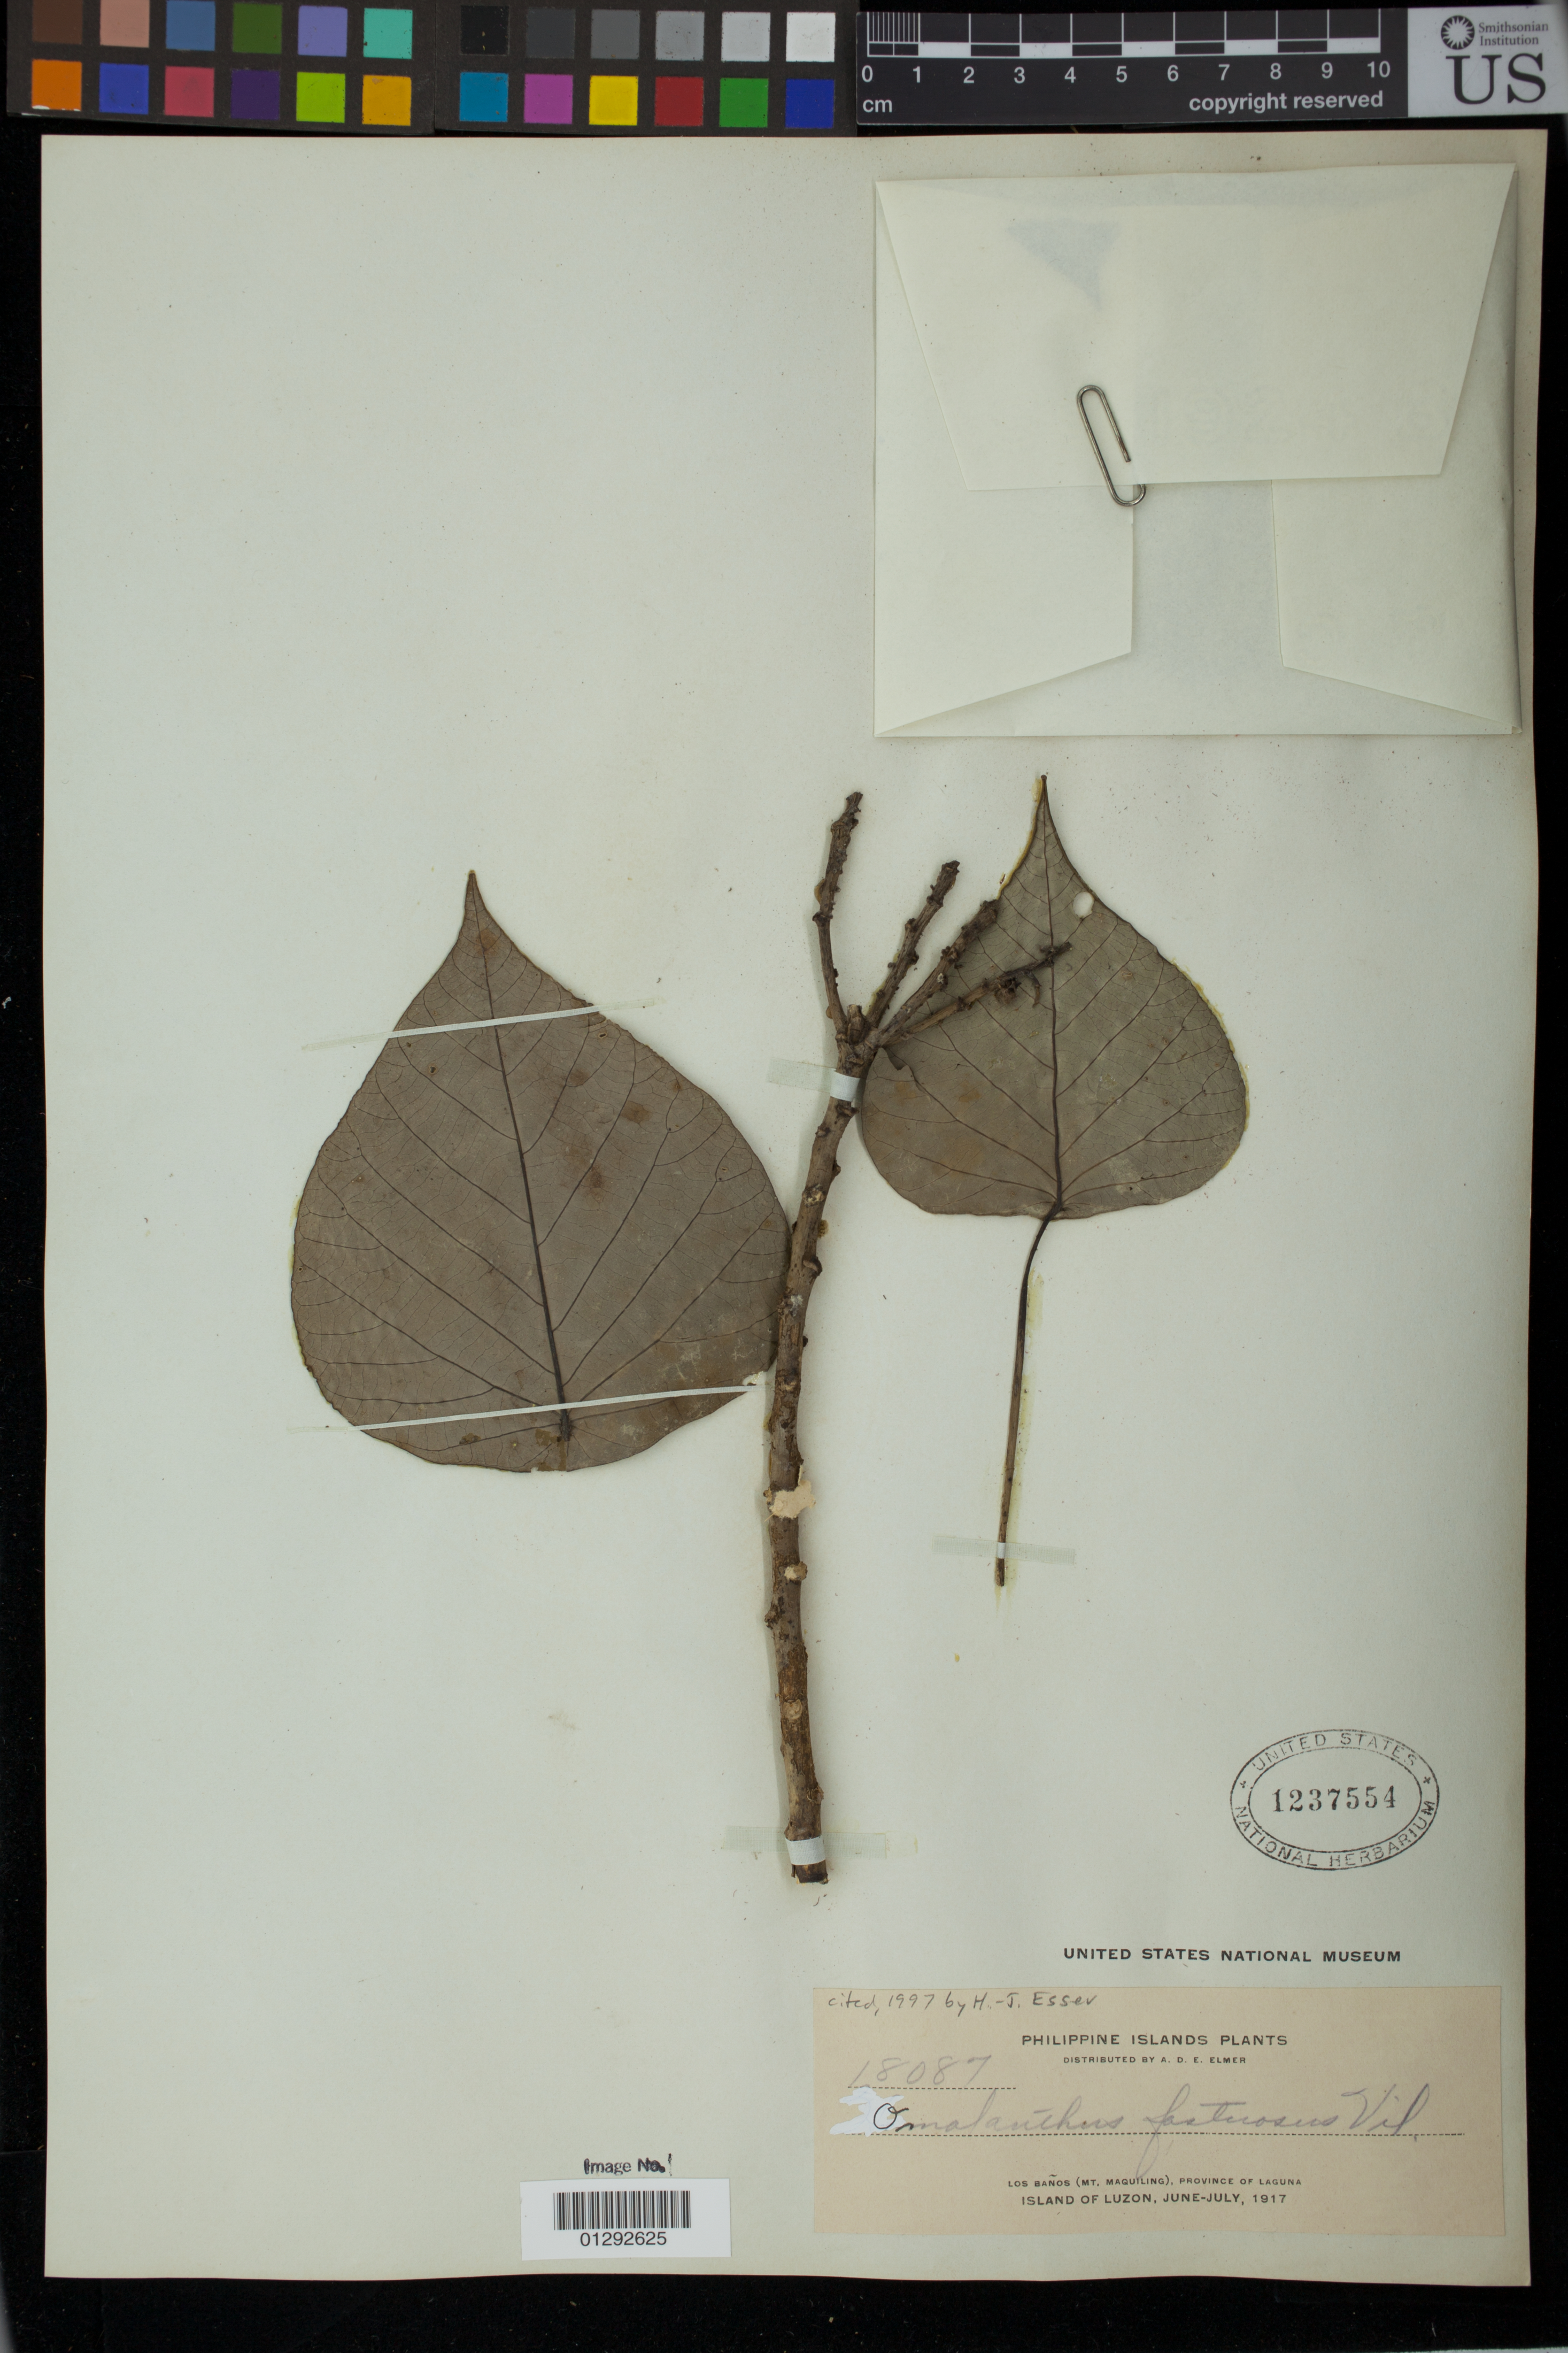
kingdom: Plantae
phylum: Tracheophyta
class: Magnoliopsida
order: Malpighiales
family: Euphorbiaceae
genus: Omalanthus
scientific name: Omalanthus fastuosus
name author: Fern.-Vill.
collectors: A. D. E. Elmer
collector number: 18087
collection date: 1917-06/1917-07-01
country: Philippines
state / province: Calabarzon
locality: Los Banos (Mt. Maquiling), Province of Laguna, Island of Luzon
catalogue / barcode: US 1237554